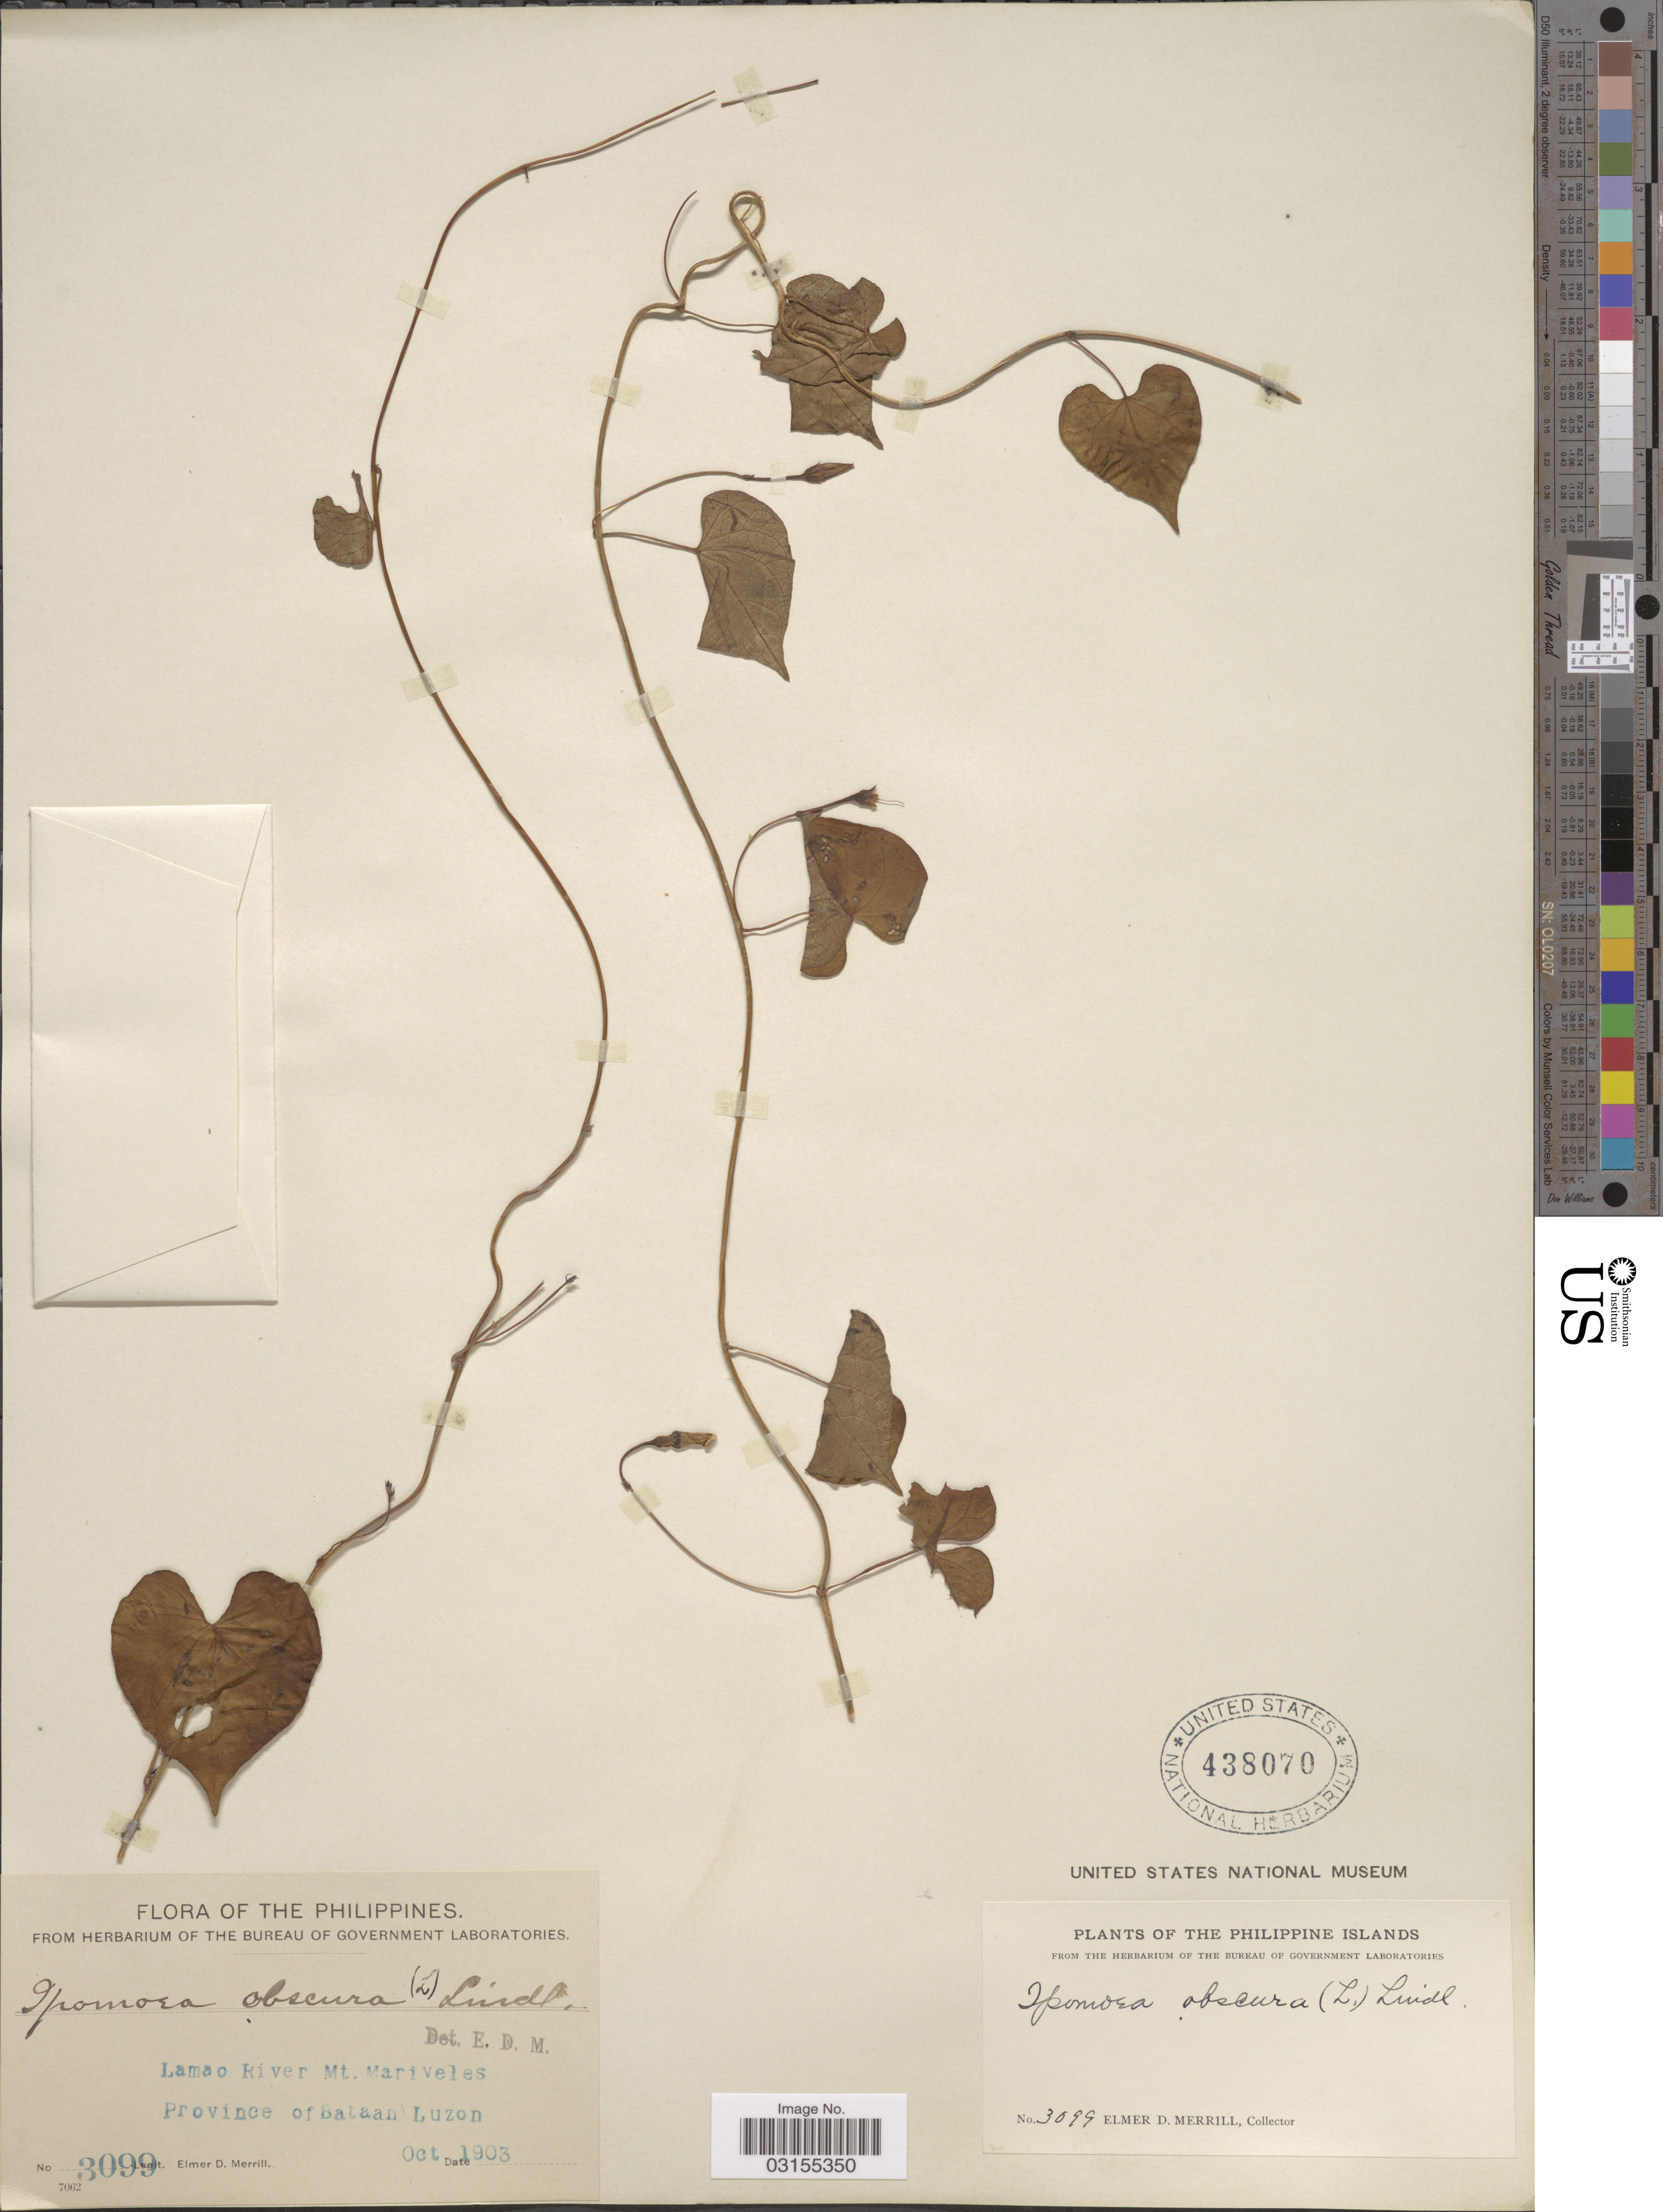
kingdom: Plantae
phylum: Tracheophyta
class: Magnoliopsida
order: Solanales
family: Convolvulaceae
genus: Ipomoea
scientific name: Ipomoea obscura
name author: (L.) Ker Gawl.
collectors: E. D. Merrill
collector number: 3099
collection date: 1903-10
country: Philippines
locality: The Philippine Islands. Lamao River Mt. Mariveles Province of Bataan Luzon.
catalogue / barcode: US 438070